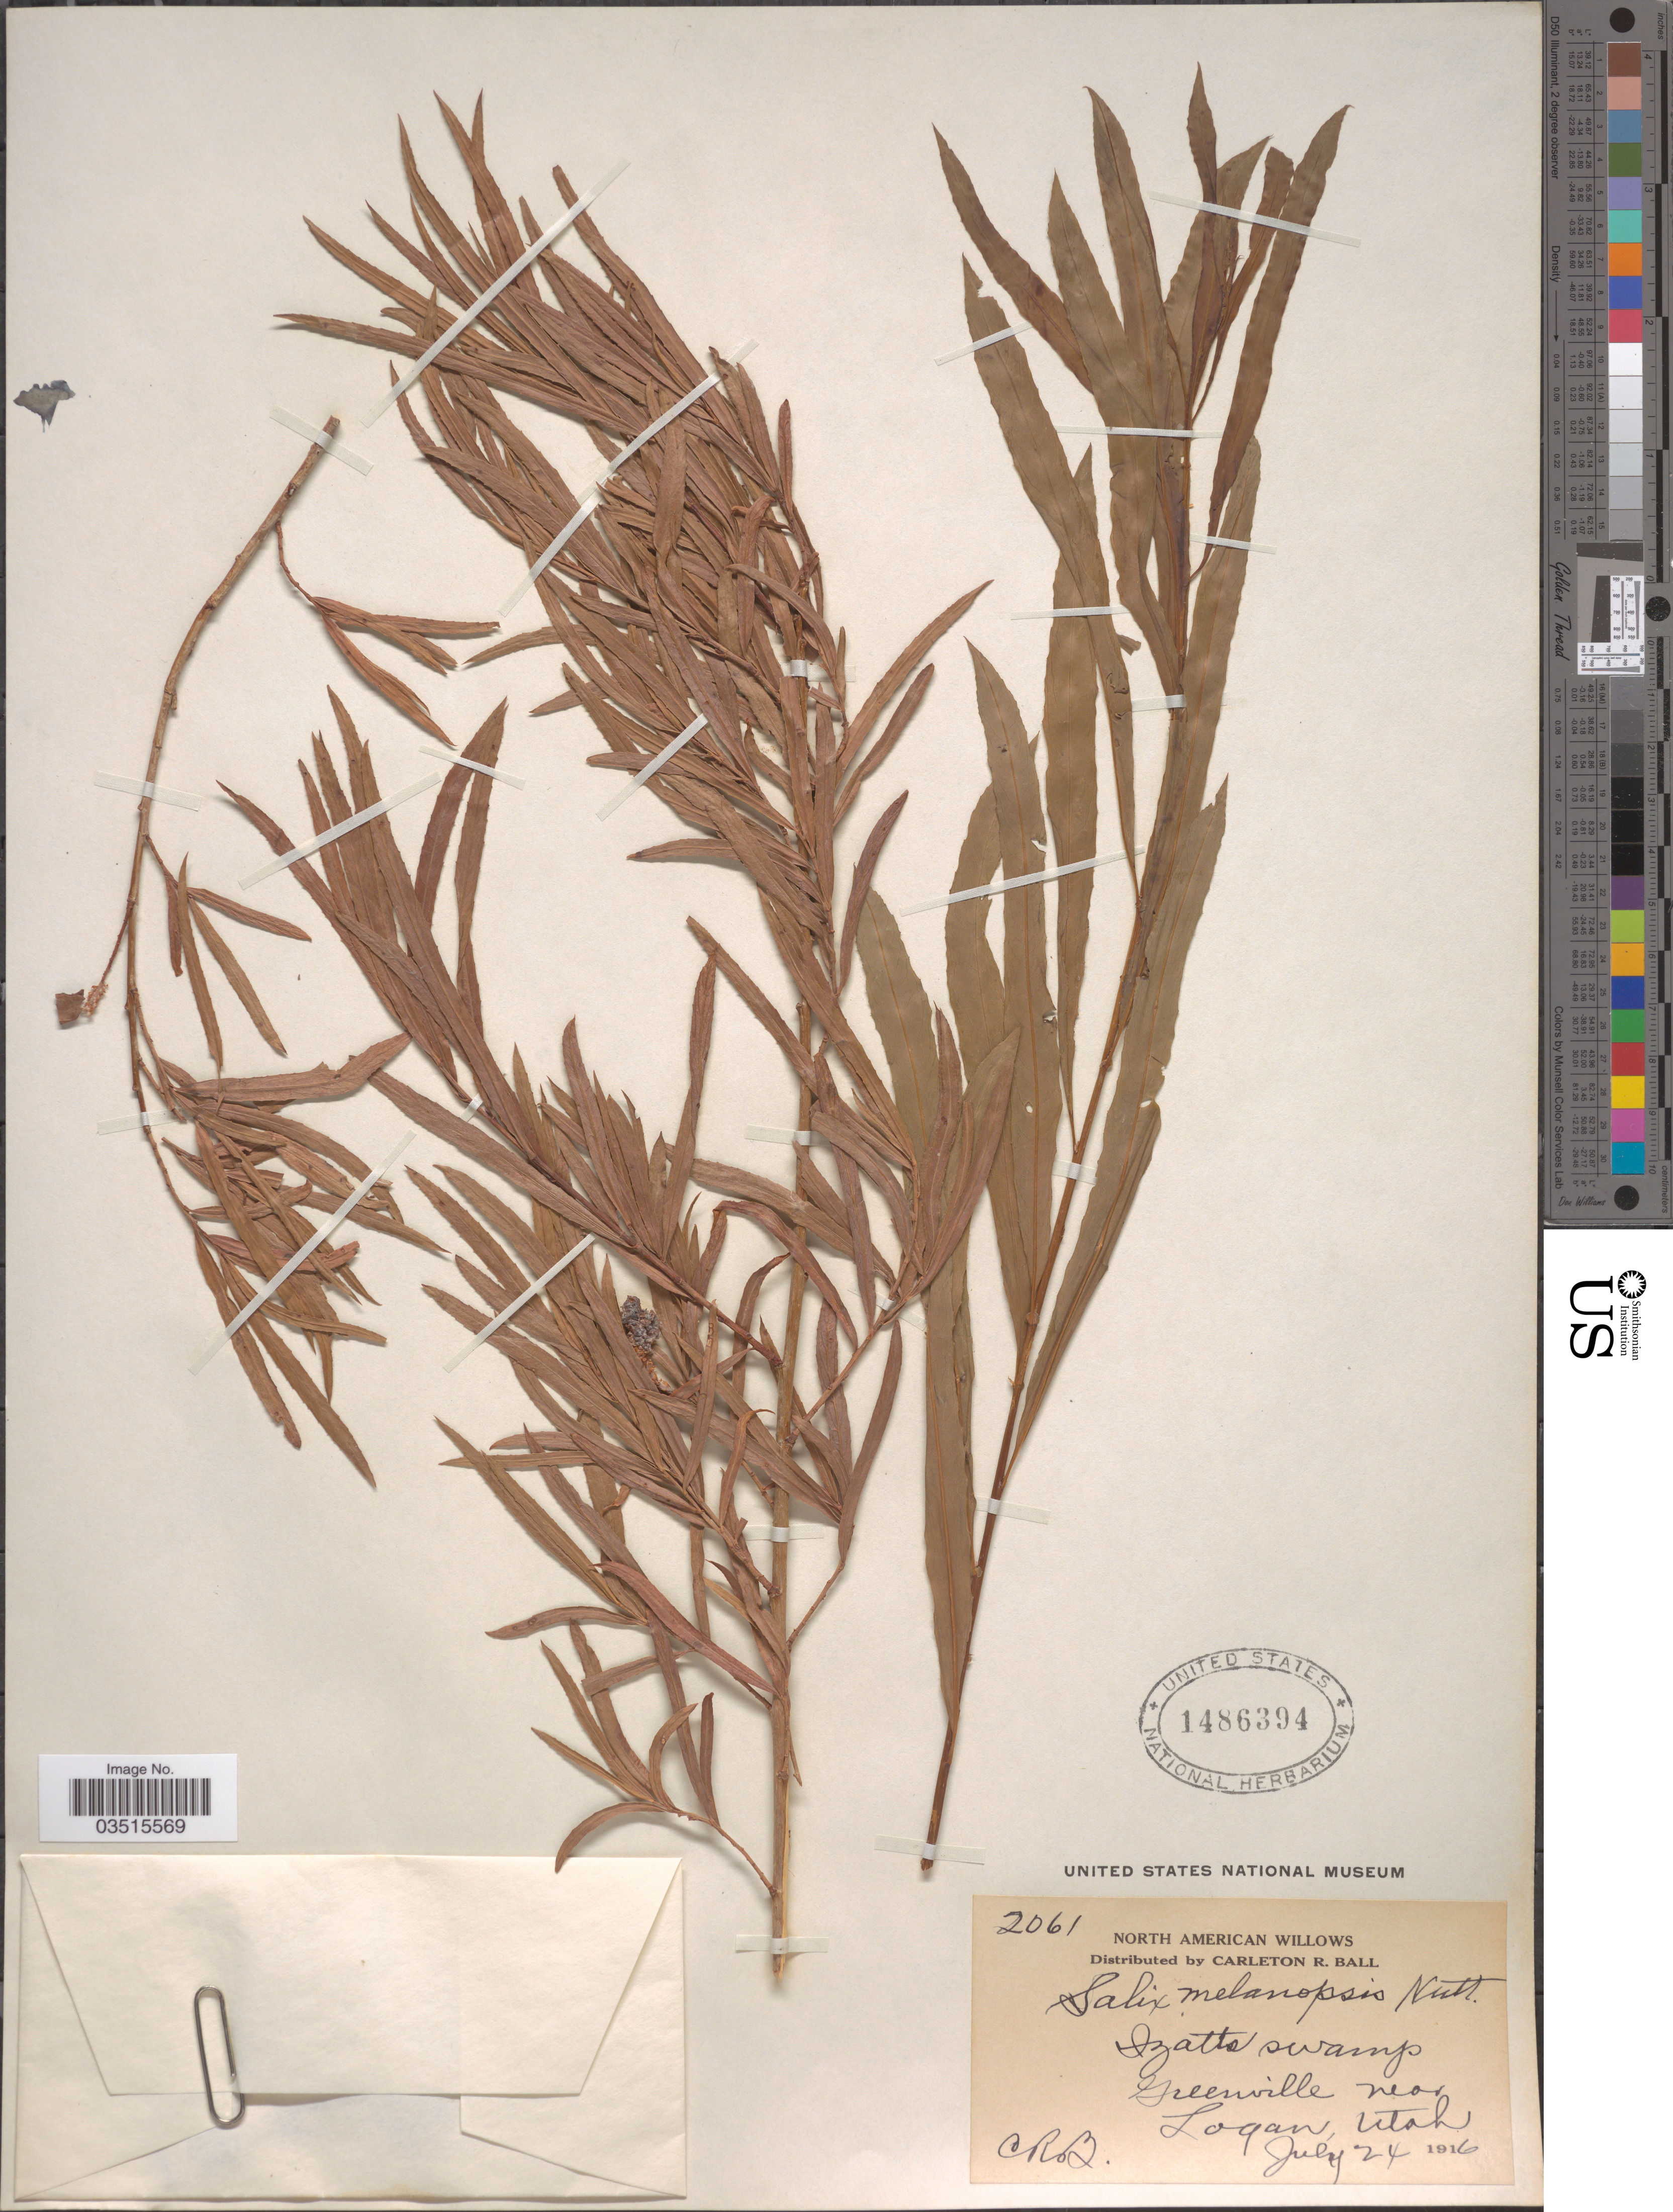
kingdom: Plantae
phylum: Tracheophyta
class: Magnoliopsida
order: Malpighiales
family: Salicaceae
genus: Salix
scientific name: Salix melanopsis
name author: Nutt.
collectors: C. R. Ball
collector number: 2061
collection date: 1916-07-24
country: United States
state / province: Utah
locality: Izatt's swamp Greenville near Logan.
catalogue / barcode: US 1486394